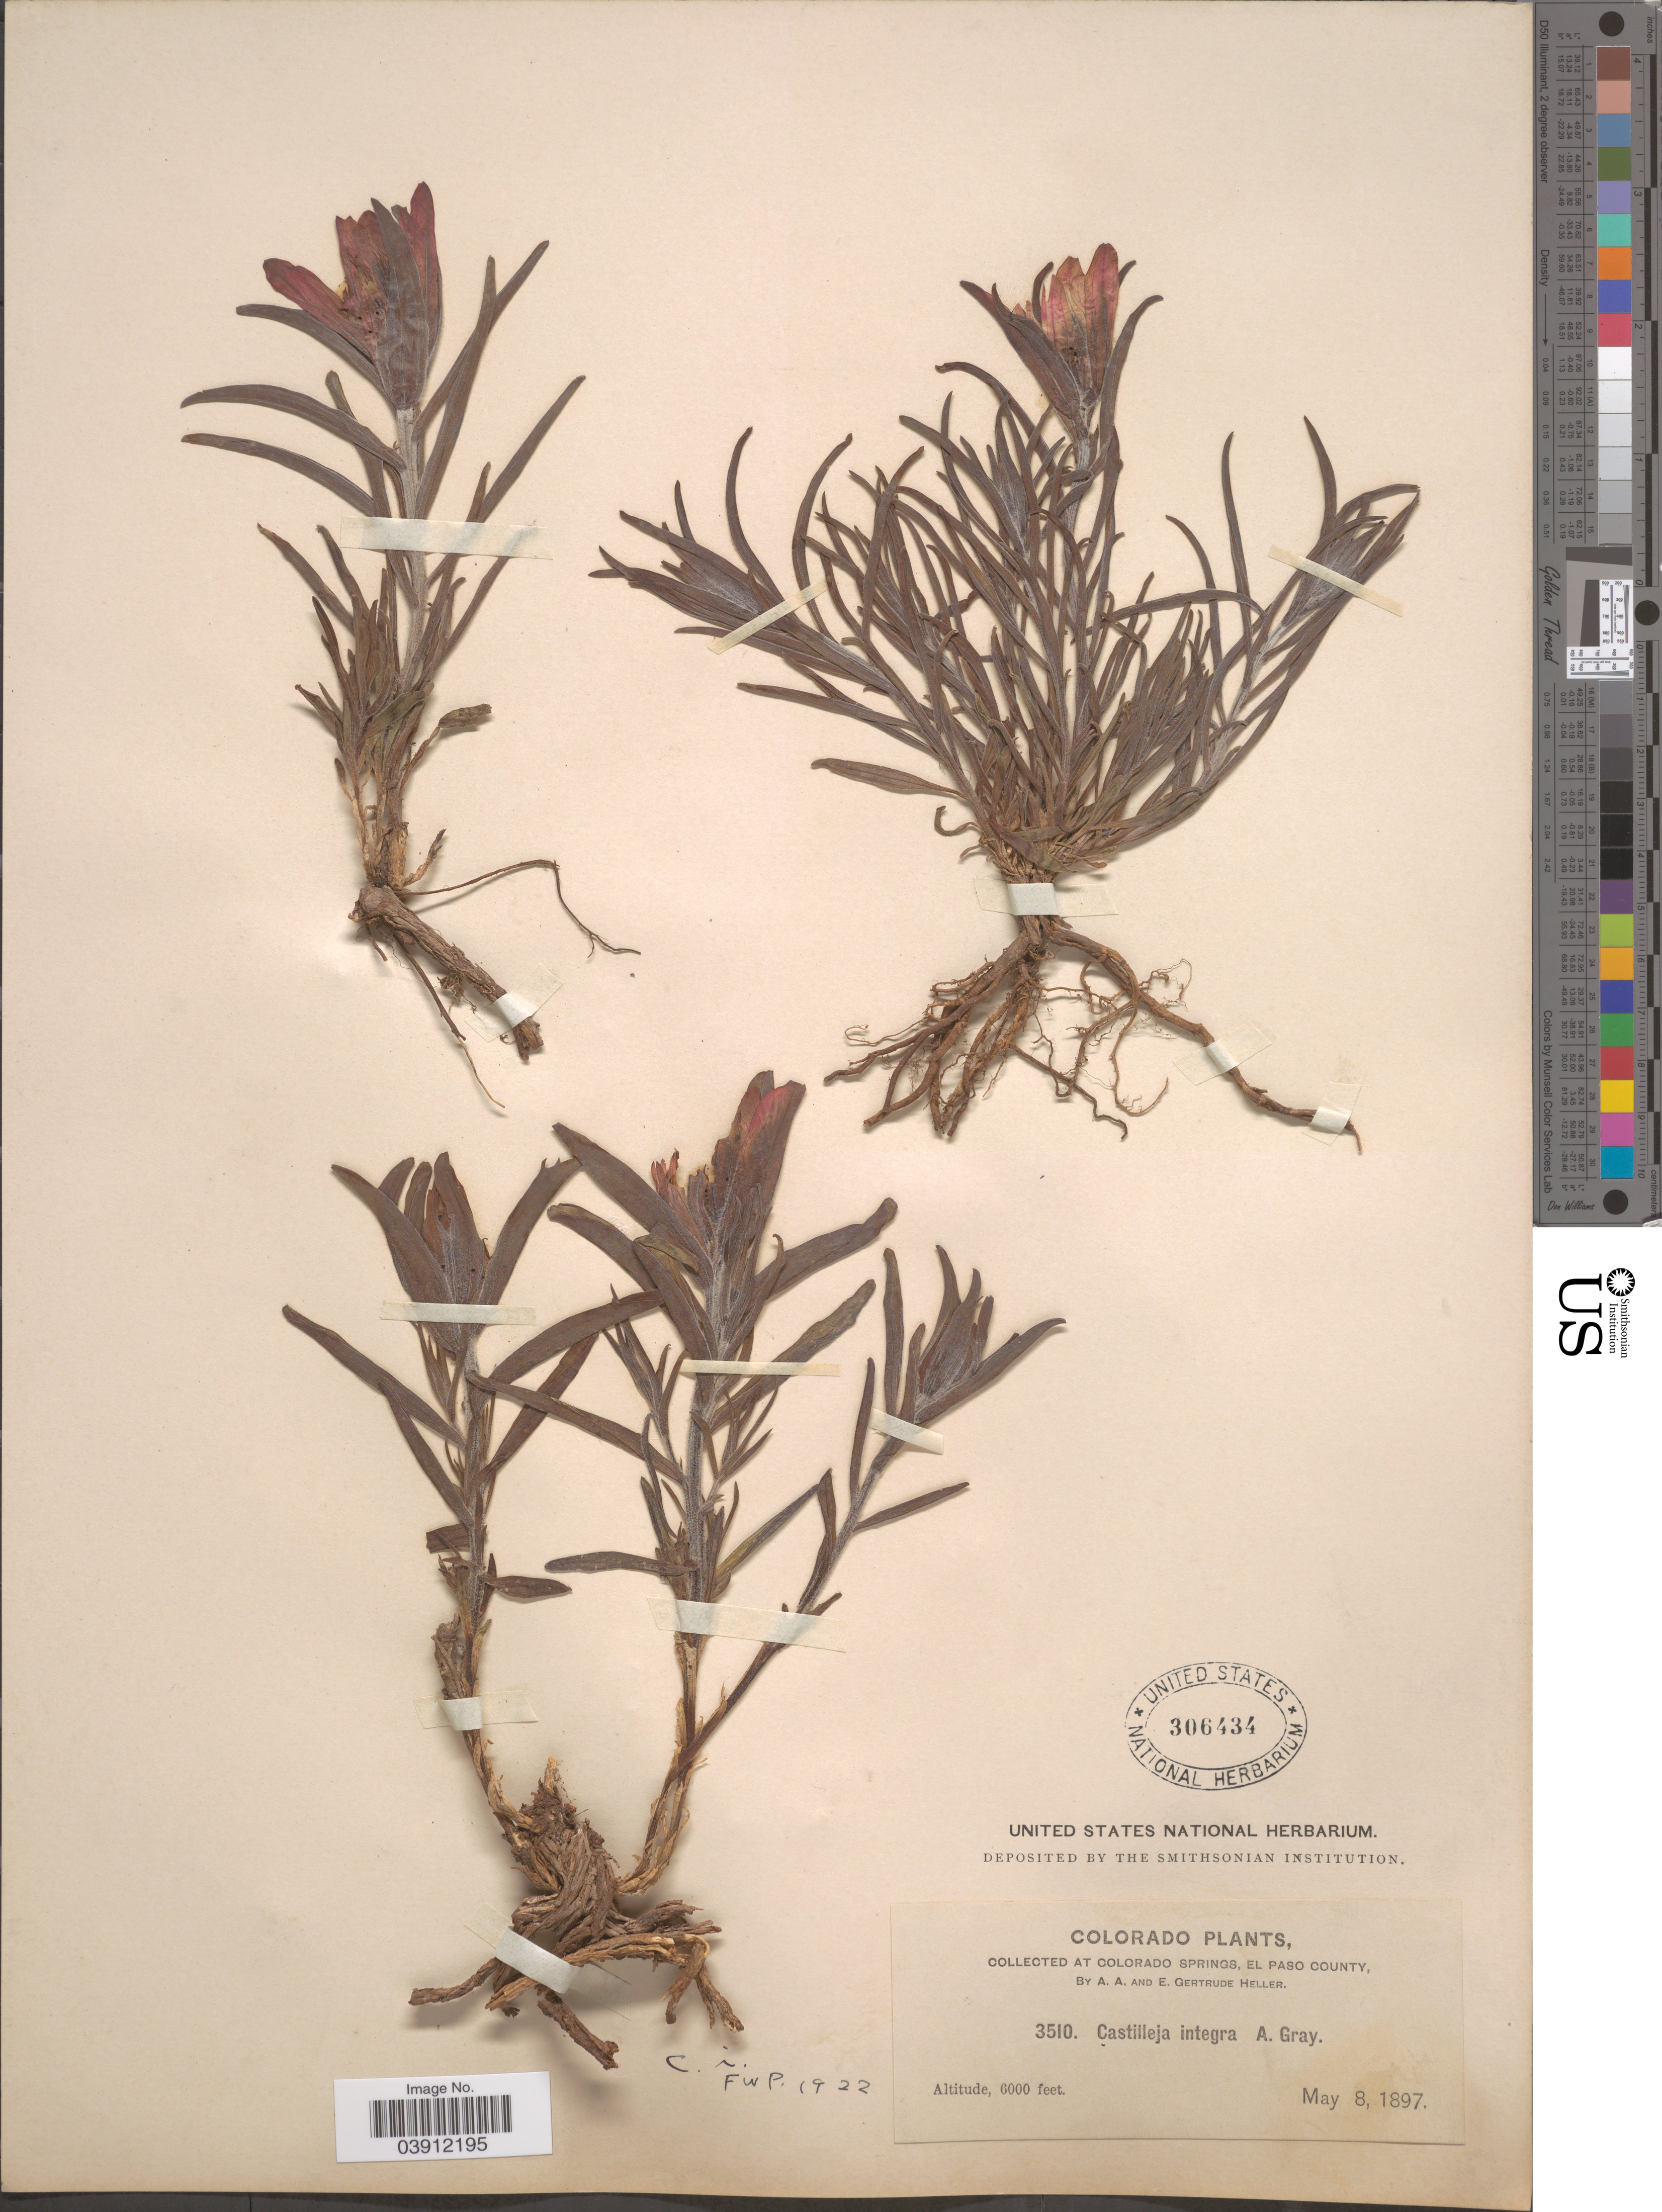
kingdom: Plantae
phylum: Tracheophyta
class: Magnoliopsida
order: Lamiales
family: Orobanchaceae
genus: Castilleja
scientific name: Castilleja integra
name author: A. Gray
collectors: A. A. Heller & E. G. Heller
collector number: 3510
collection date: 1897-05-08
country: United States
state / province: Colorado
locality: At Colorado Springs, El Paso County.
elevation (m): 1829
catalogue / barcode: US 306434